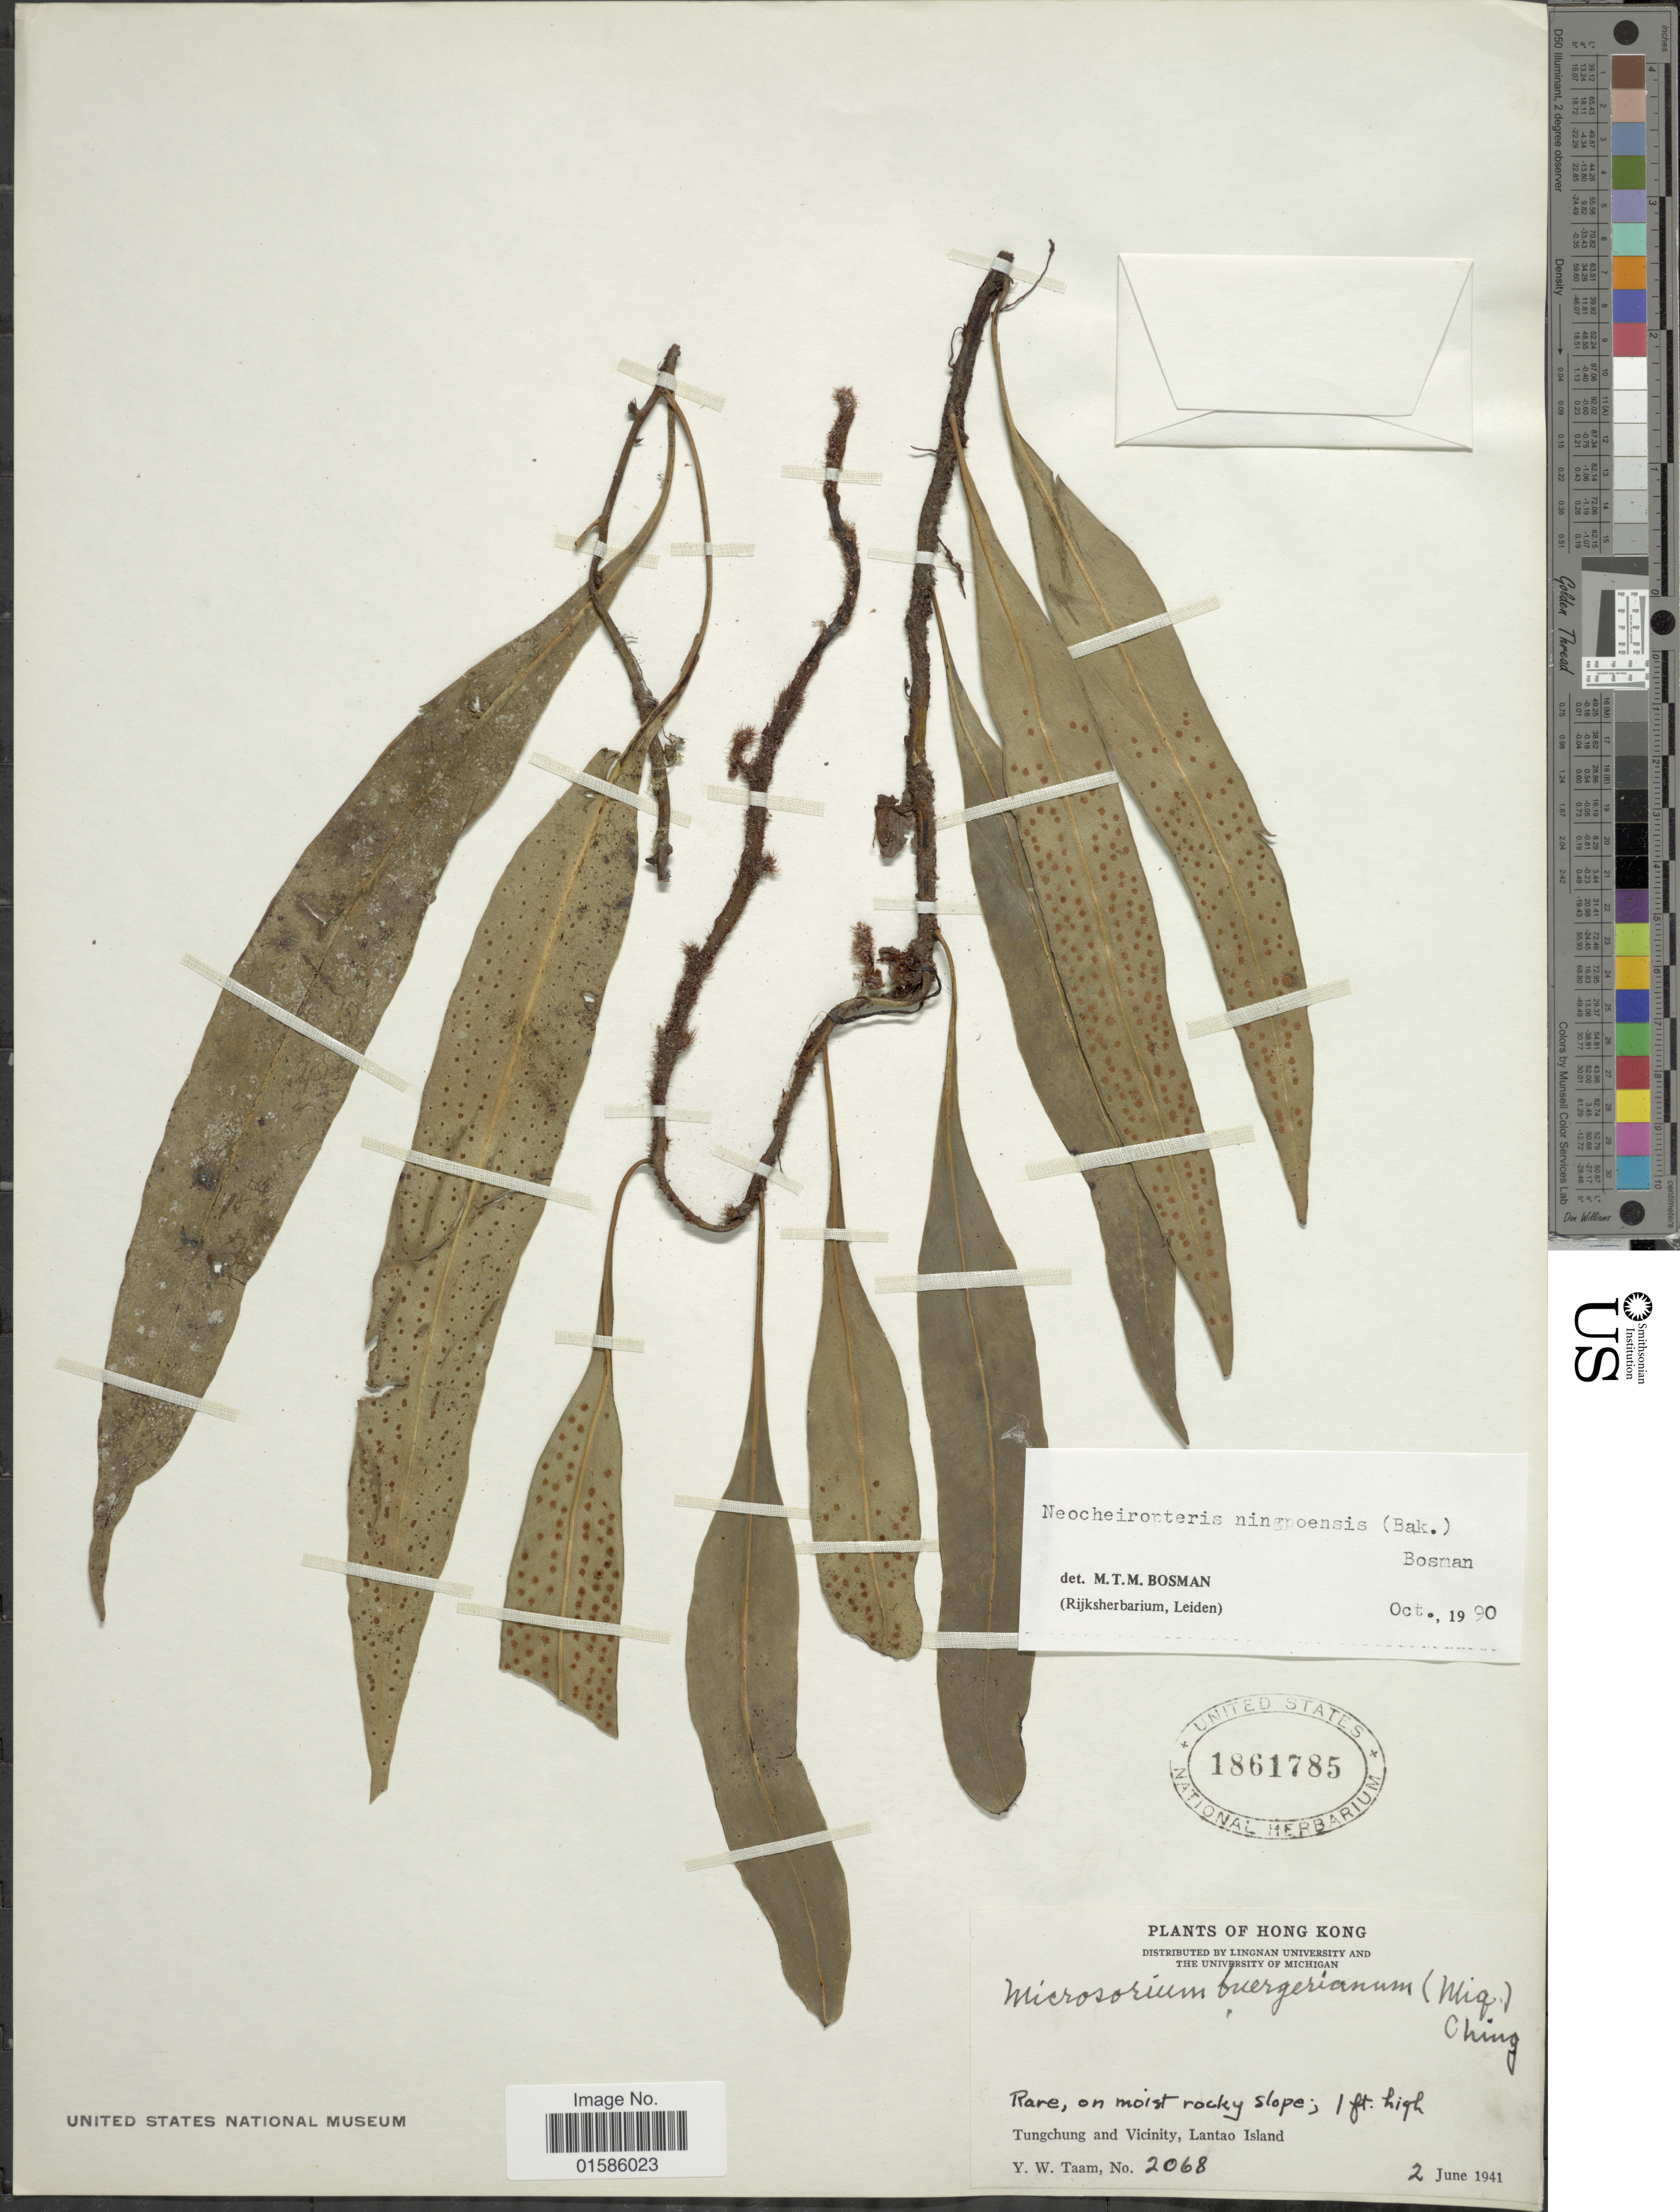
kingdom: Plantae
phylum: Tracheophyta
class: Polypodiopsida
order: Polypodiales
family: Polypodiaceae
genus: Microsorum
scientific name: Microsorum ningpoensis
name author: (Baker)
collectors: Y. W. Taam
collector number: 2068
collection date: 1941-06-02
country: China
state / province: Hong Kong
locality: Tungchung and Vicinity, Lantao Island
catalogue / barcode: US 1861785